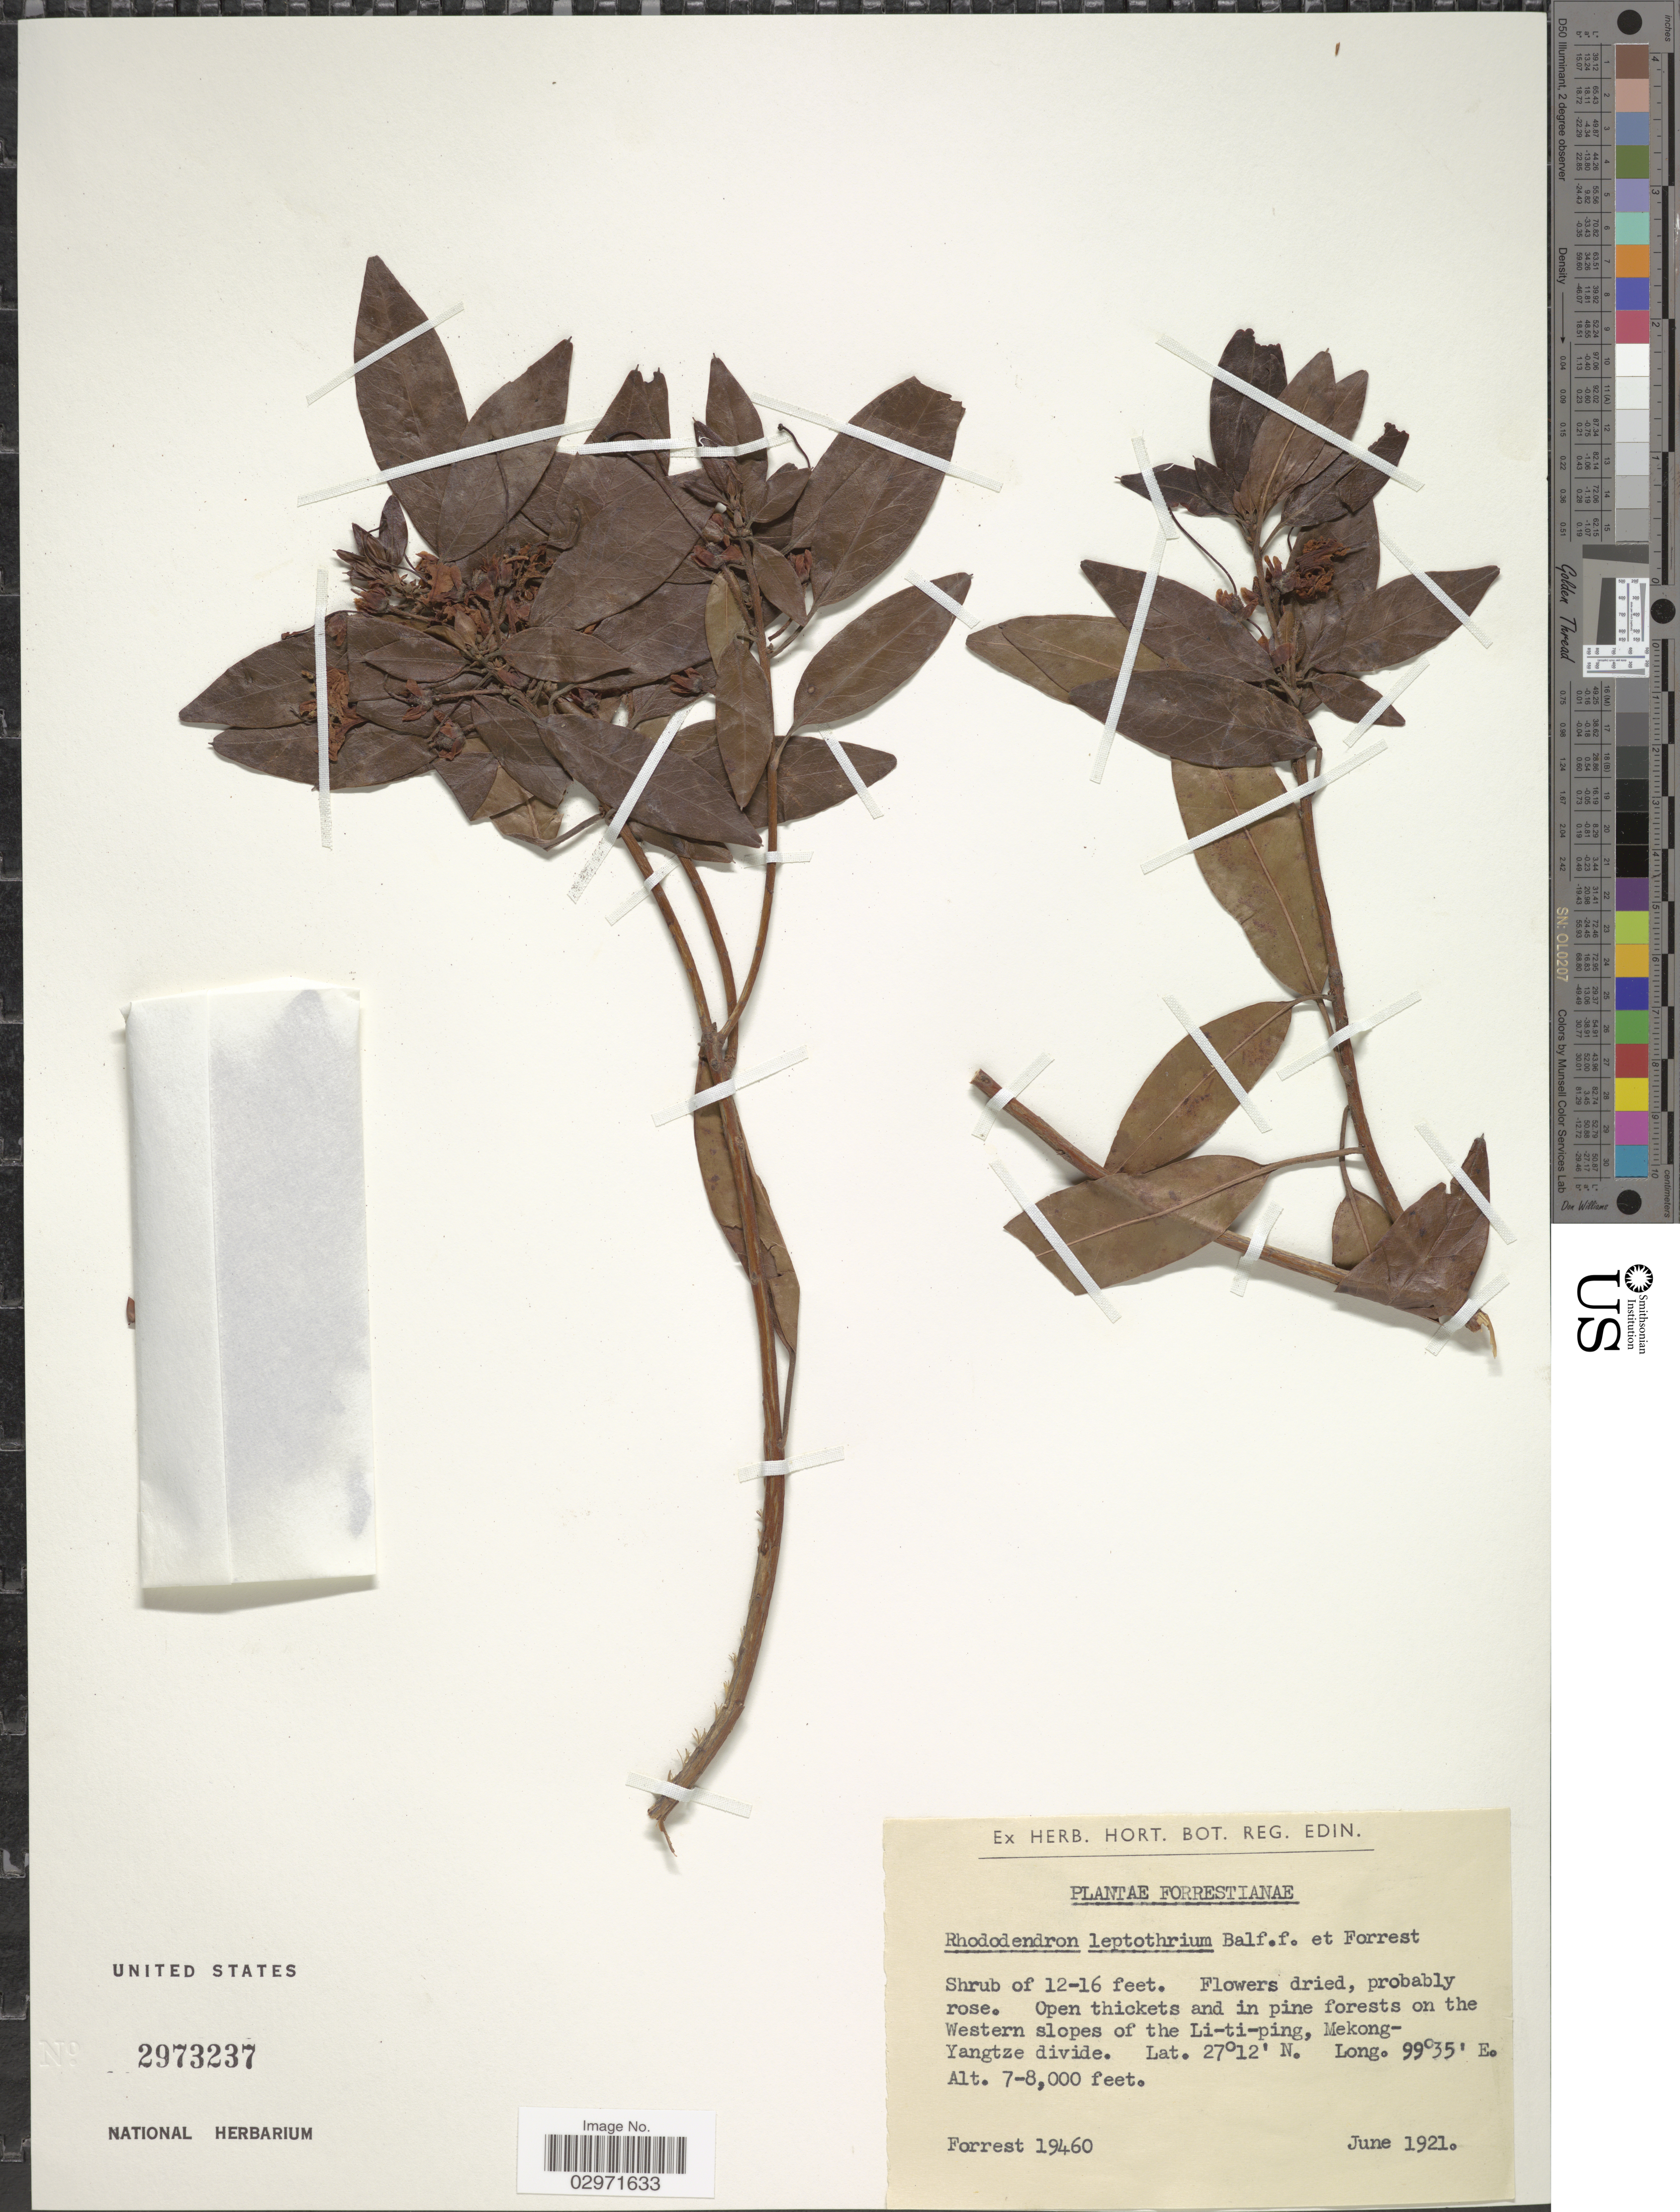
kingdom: Plantae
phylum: Tracheophyta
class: Magnoliopsida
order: Ericales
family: Ericaceae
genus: Rhododendron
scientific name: Rhododendron leptothrium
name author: Balf. f. & Forrest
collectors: -. Forrest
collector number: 19460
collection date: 1921-06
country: China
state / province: Yunnan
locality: On the Western slopes of the Li-ti-ping, Mekong-Yangtze divide.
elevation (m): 2134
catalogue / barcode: US 2973237